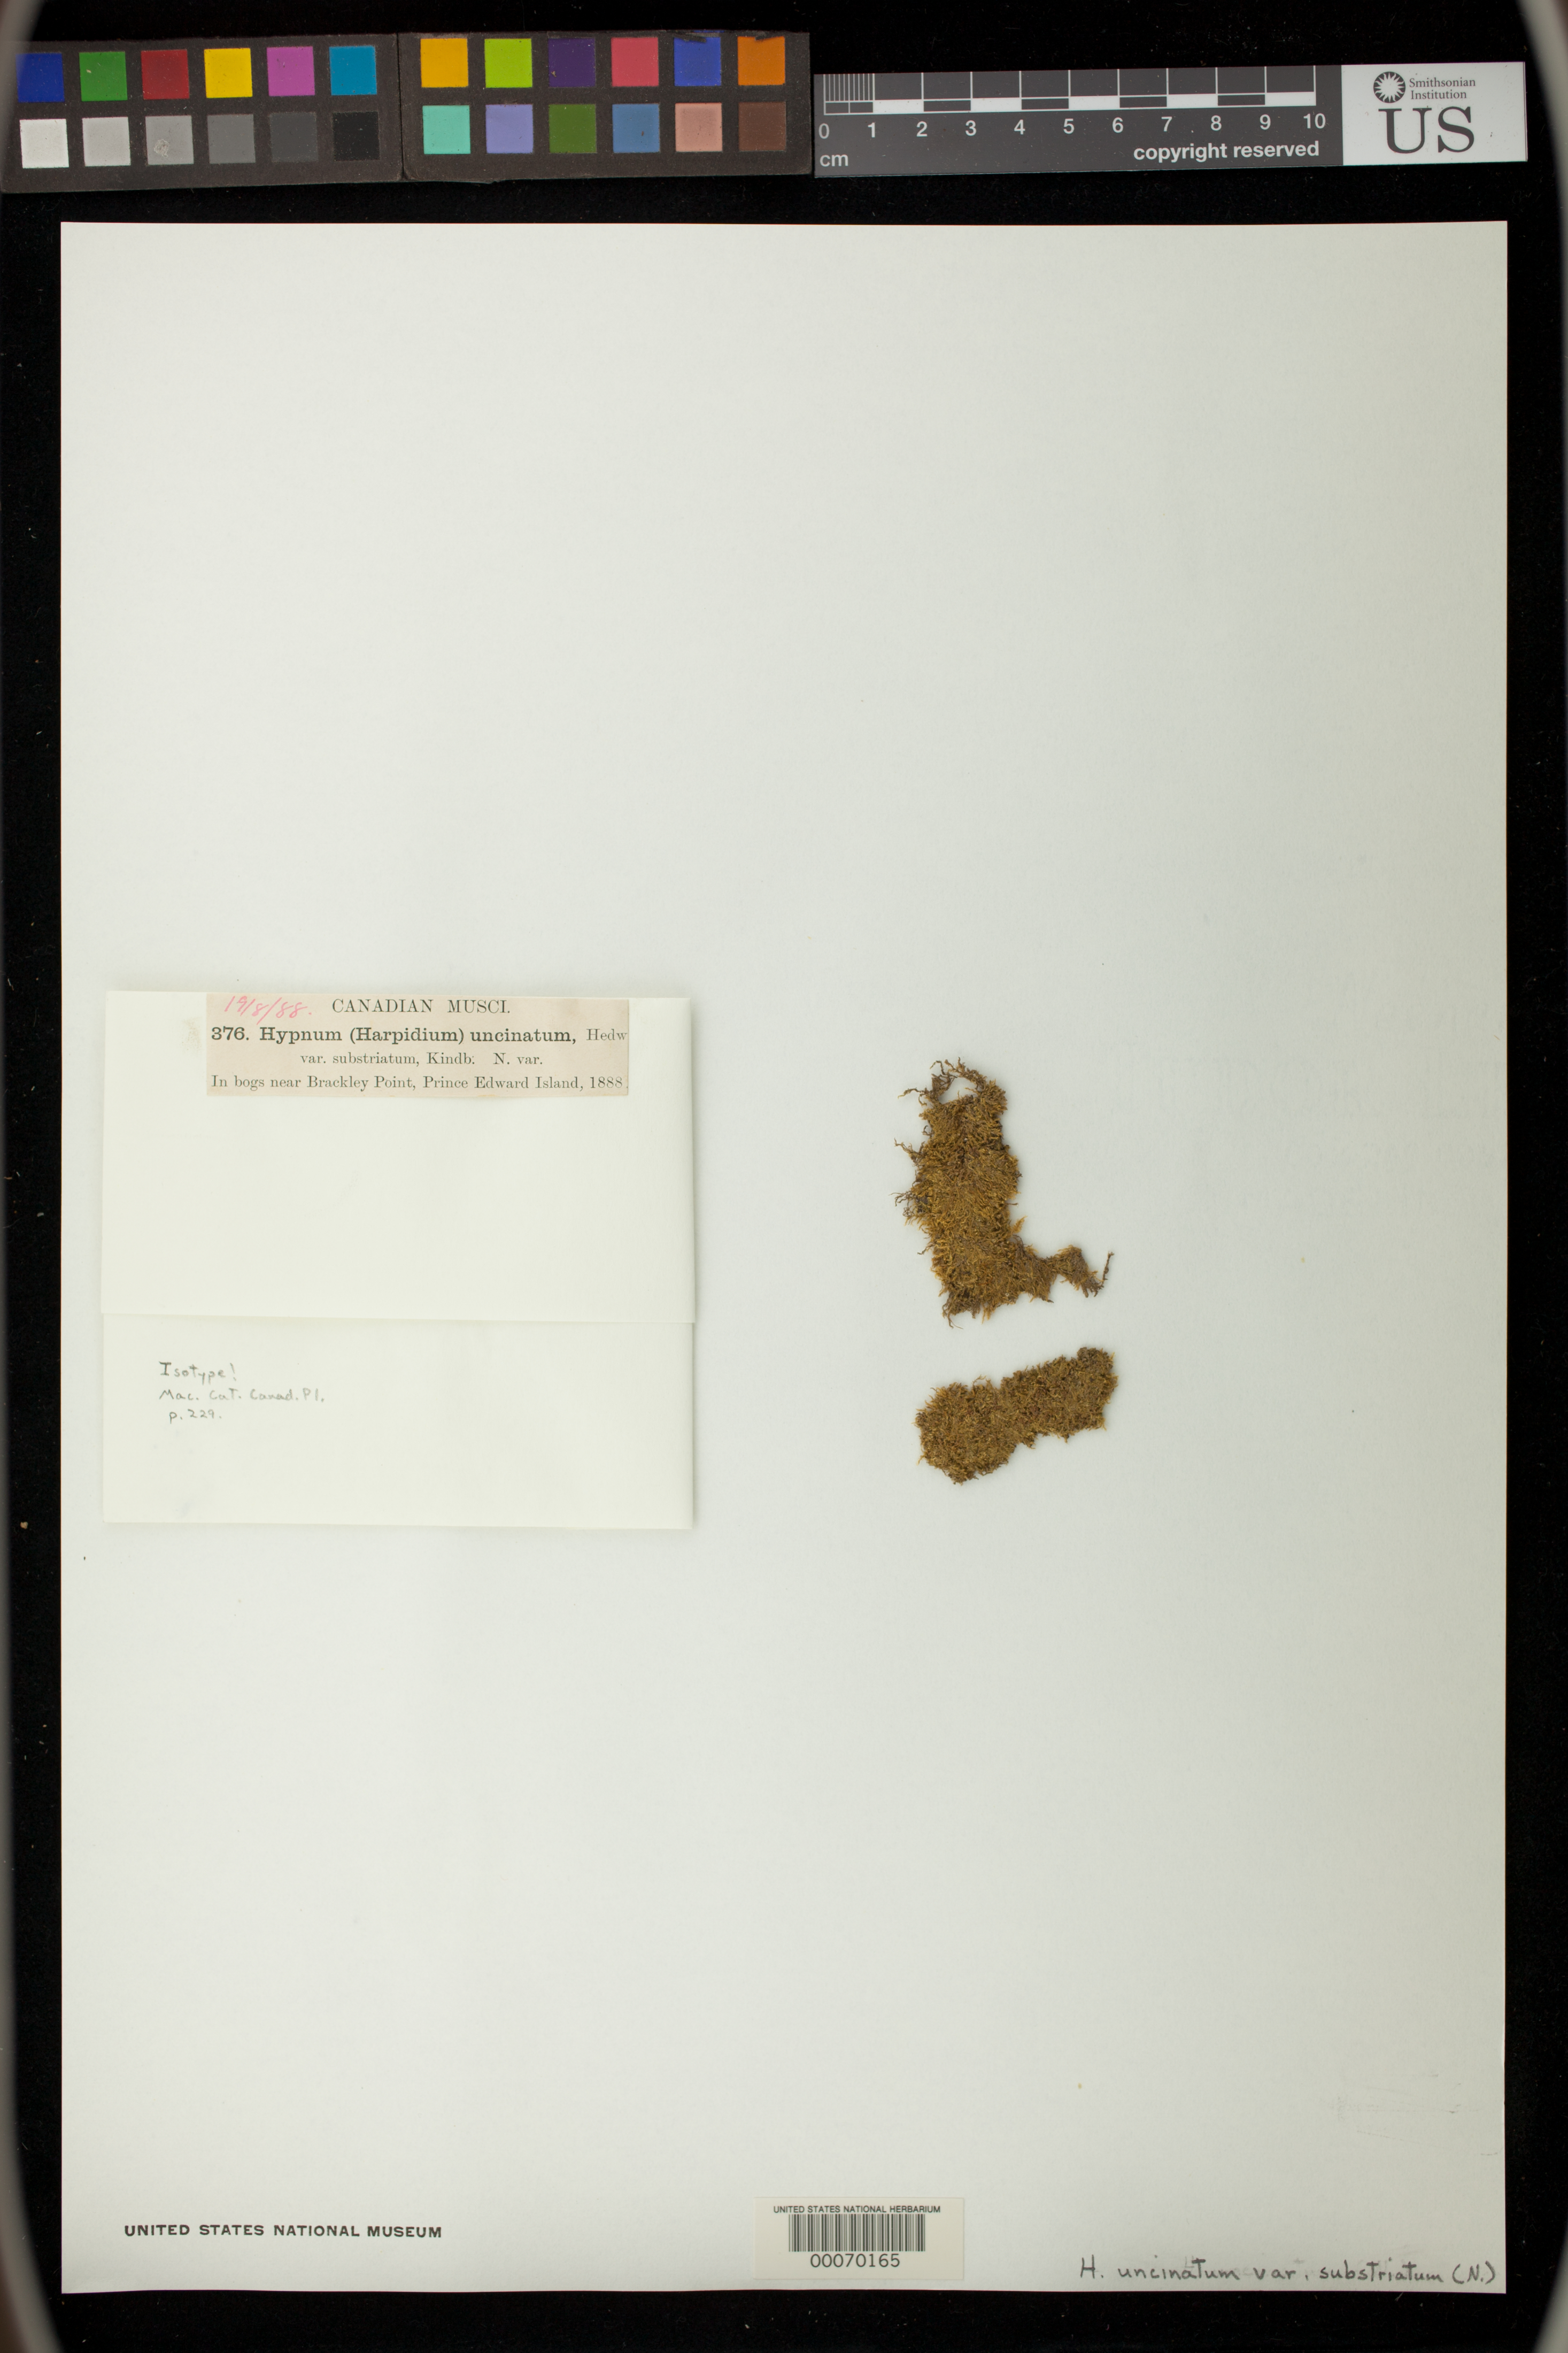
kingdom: Plantae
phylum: Bryophyta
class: Bryopsida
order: Hypnales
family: Hypnaceae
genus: Hypnum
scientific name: Hypnum uncinatum var. substriatum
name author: Kindb.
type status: Isotype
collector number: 376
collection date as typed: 19 Aug 1888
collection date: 1888-08-19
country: Canada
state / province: Prince Edward Island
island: Prince Edward Island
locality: Brackley Point.